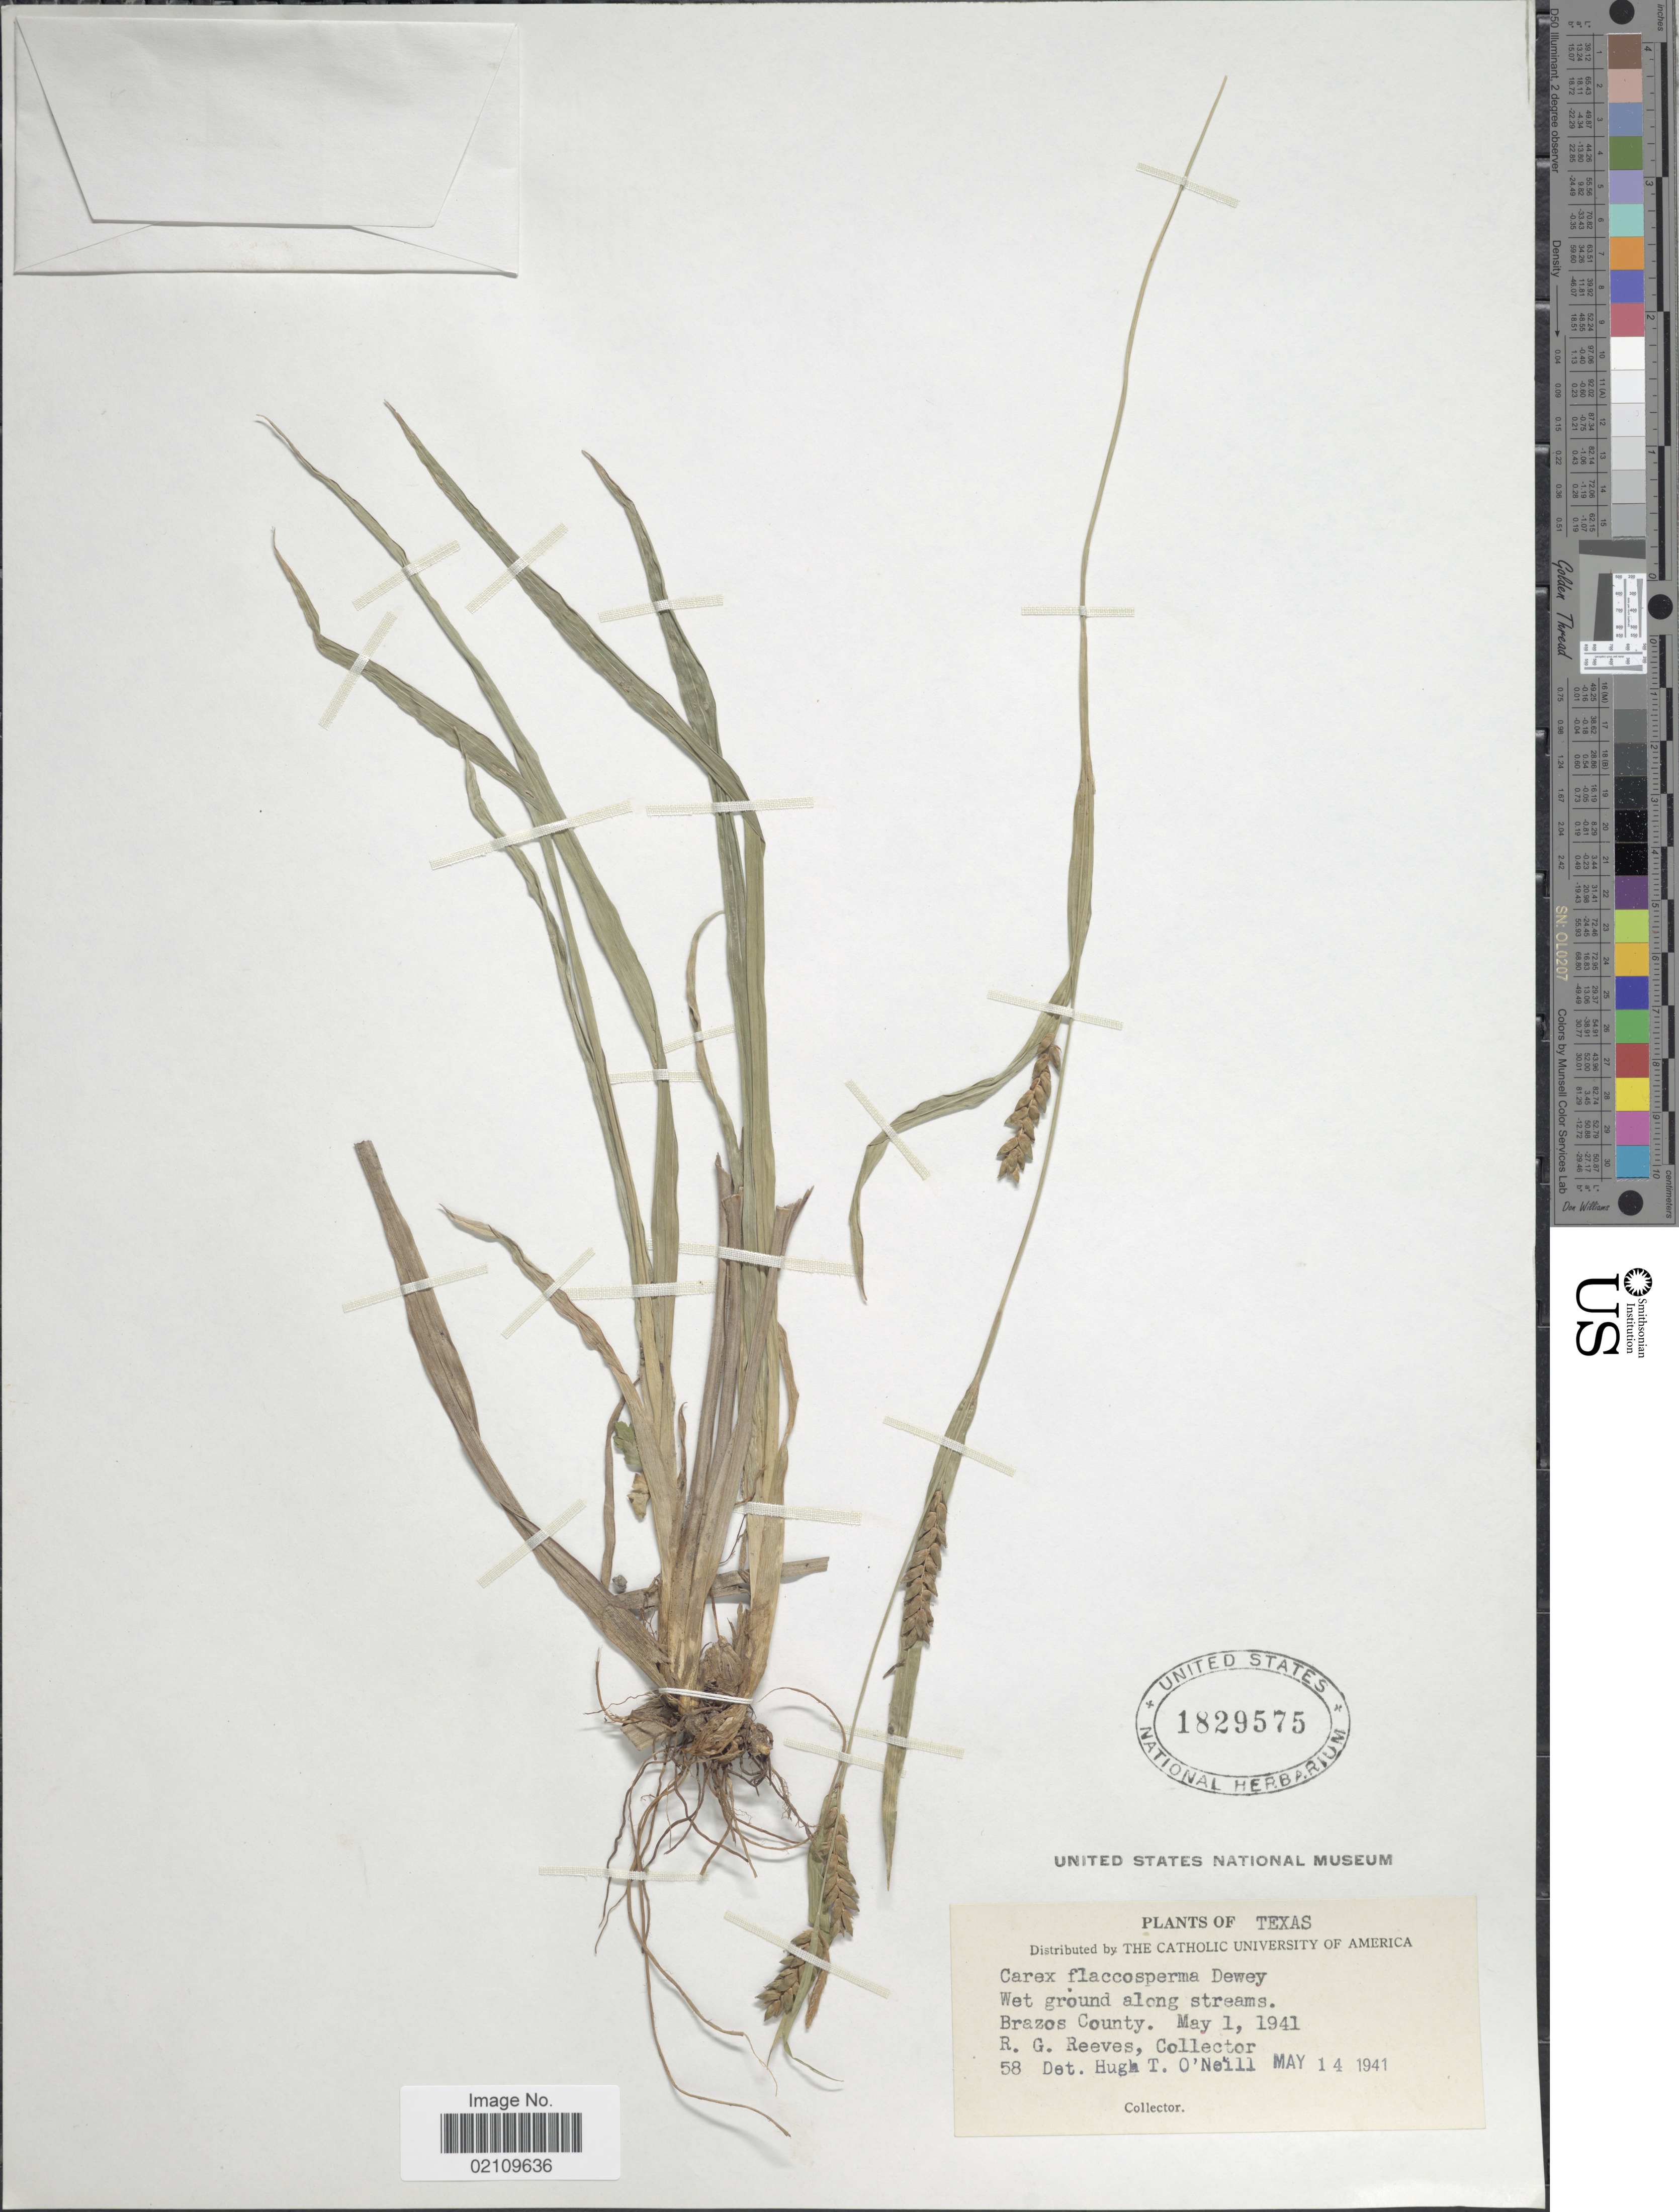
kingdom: Plantae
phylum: Tracheophyta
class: Liliopsida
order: Poales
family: Cyperaceae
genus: Carex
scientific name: Carex flaccosperma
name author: Dewey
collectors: R. G. Reeves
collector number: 58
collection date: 1941-05-01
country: United States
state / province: Texas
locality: Brazos County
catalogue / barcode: US 1829575